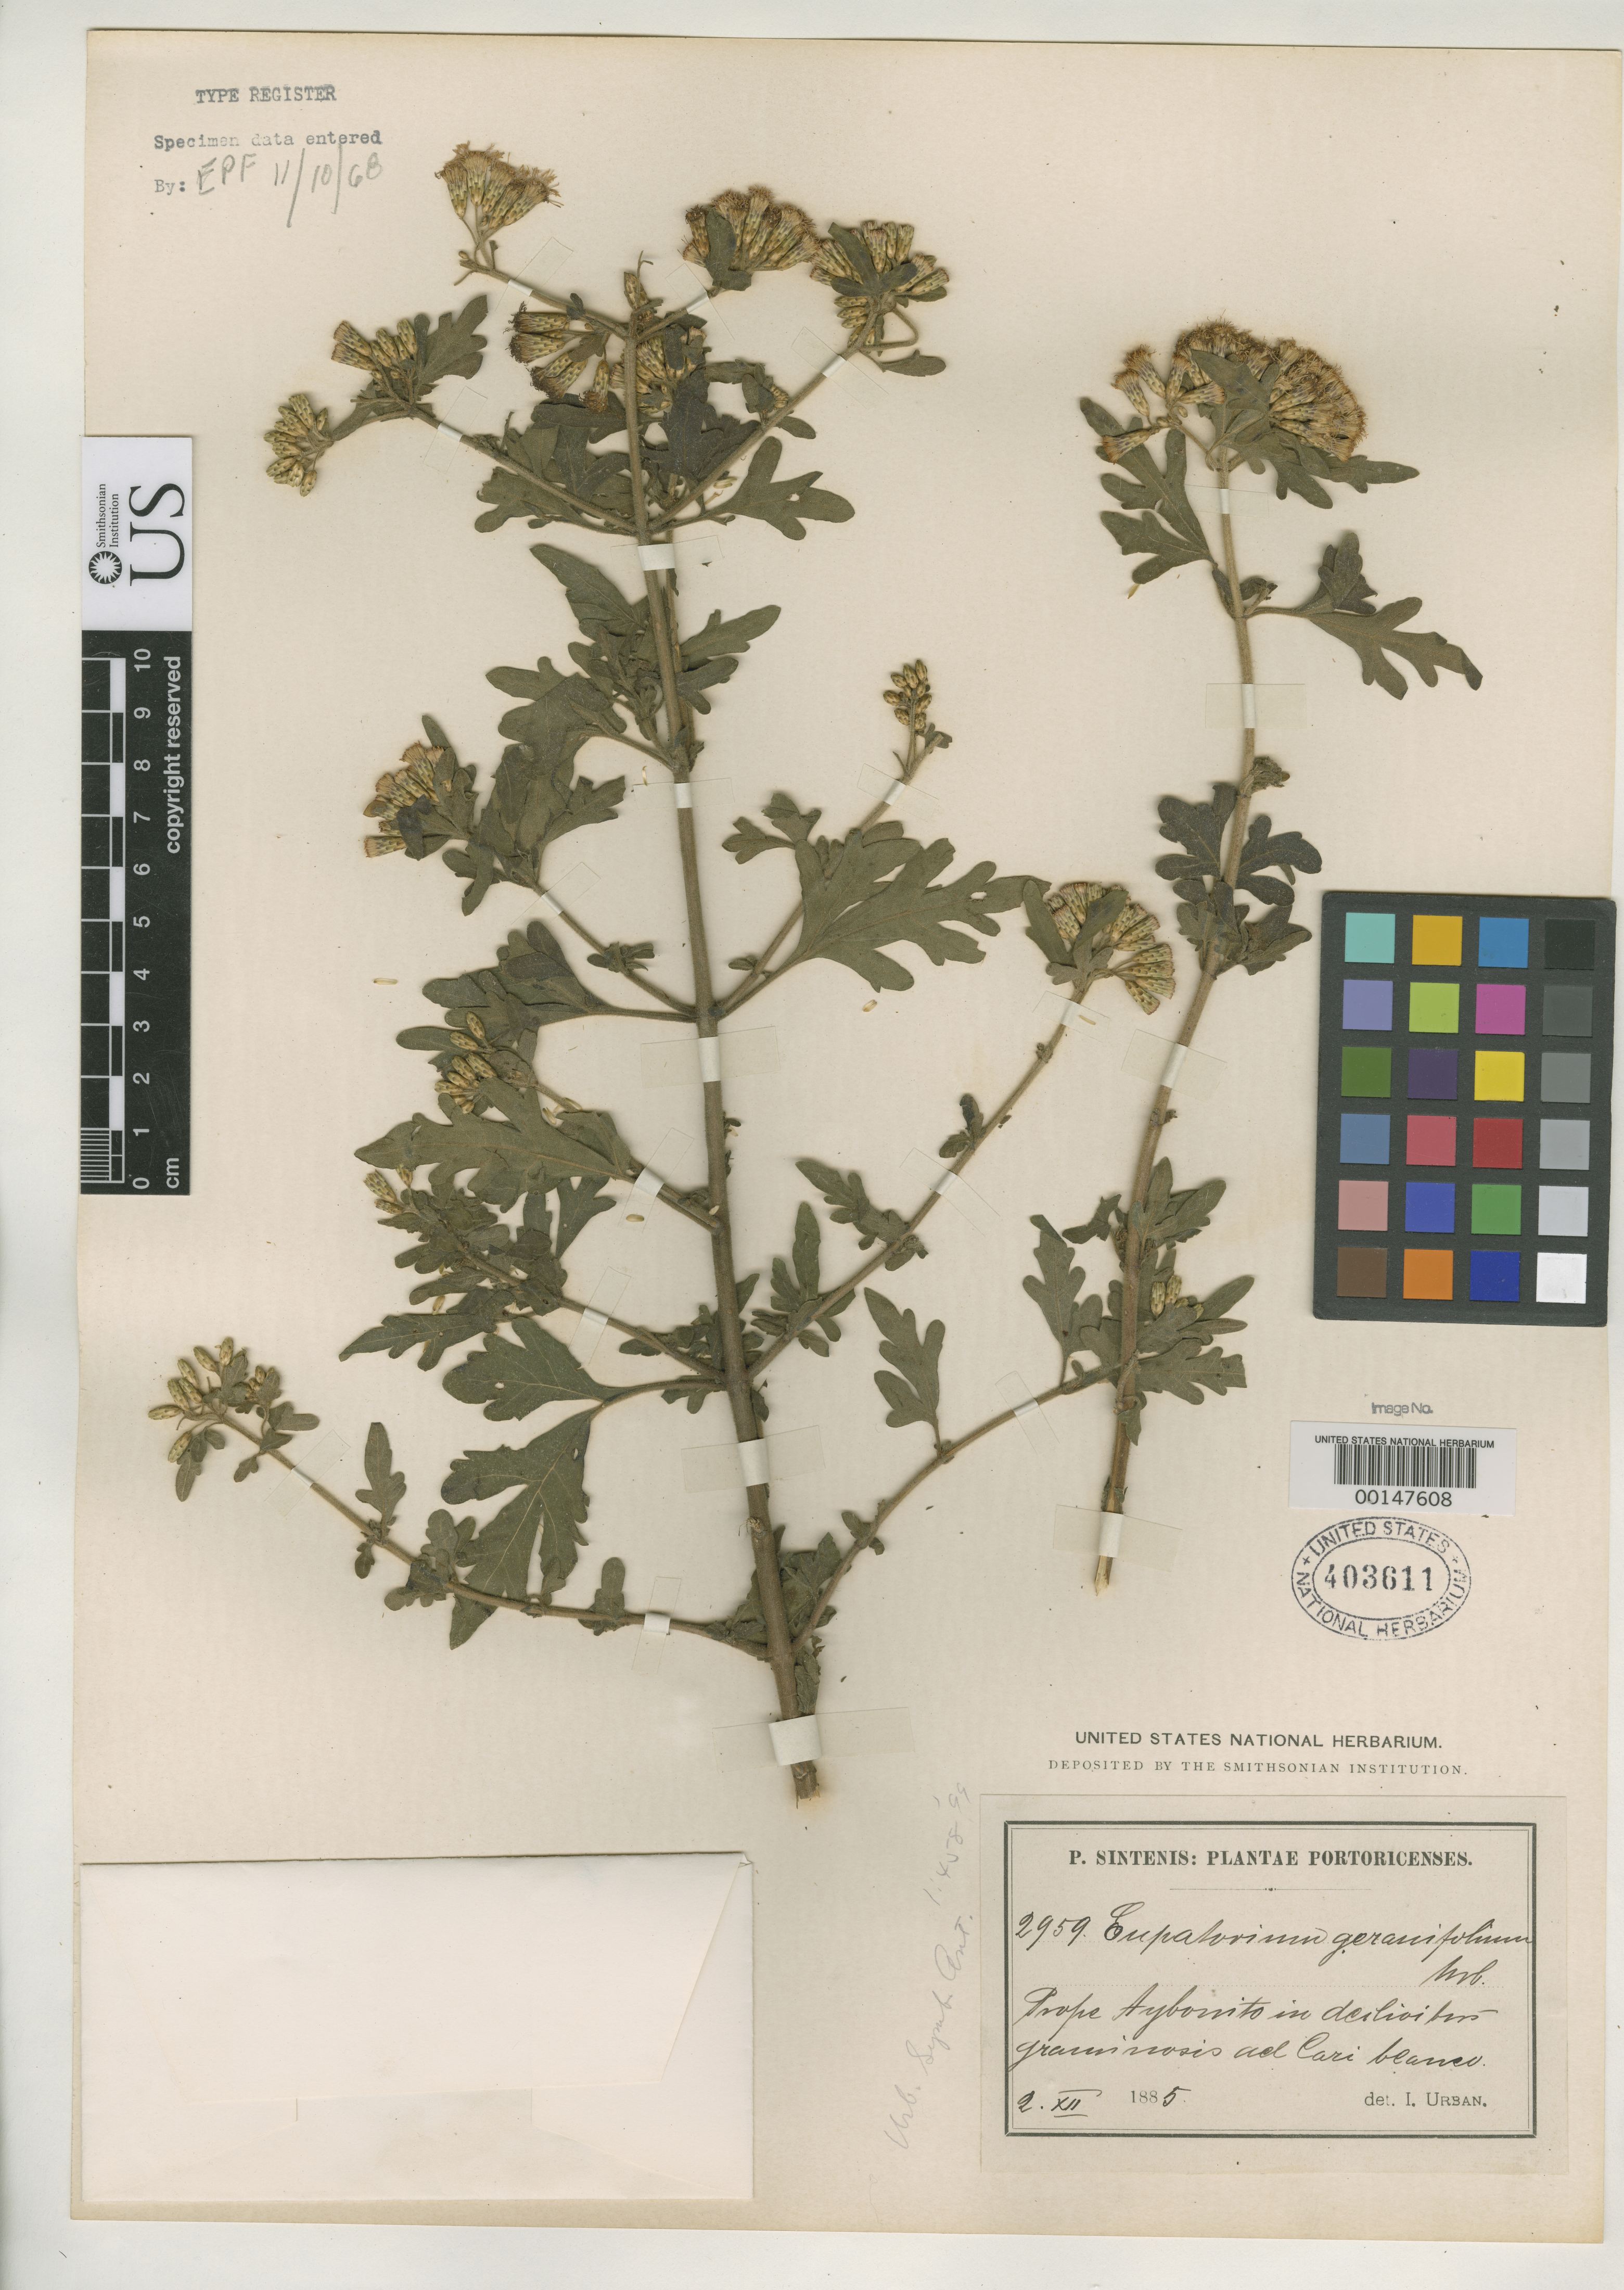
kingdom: Plantae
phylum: Tracheophyta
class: Magnoliopsida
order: Asterales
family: Asteraceae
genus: Eupatorium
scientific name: Eupatorium geranifolium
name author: Urb.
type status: Syntype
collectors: P. Sintenis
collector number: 2959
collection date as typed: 02 Dec 1885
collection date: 1885-12-02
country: Puerto Rico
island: Greater Antilles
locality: Aybonito.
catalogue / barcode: US 403611